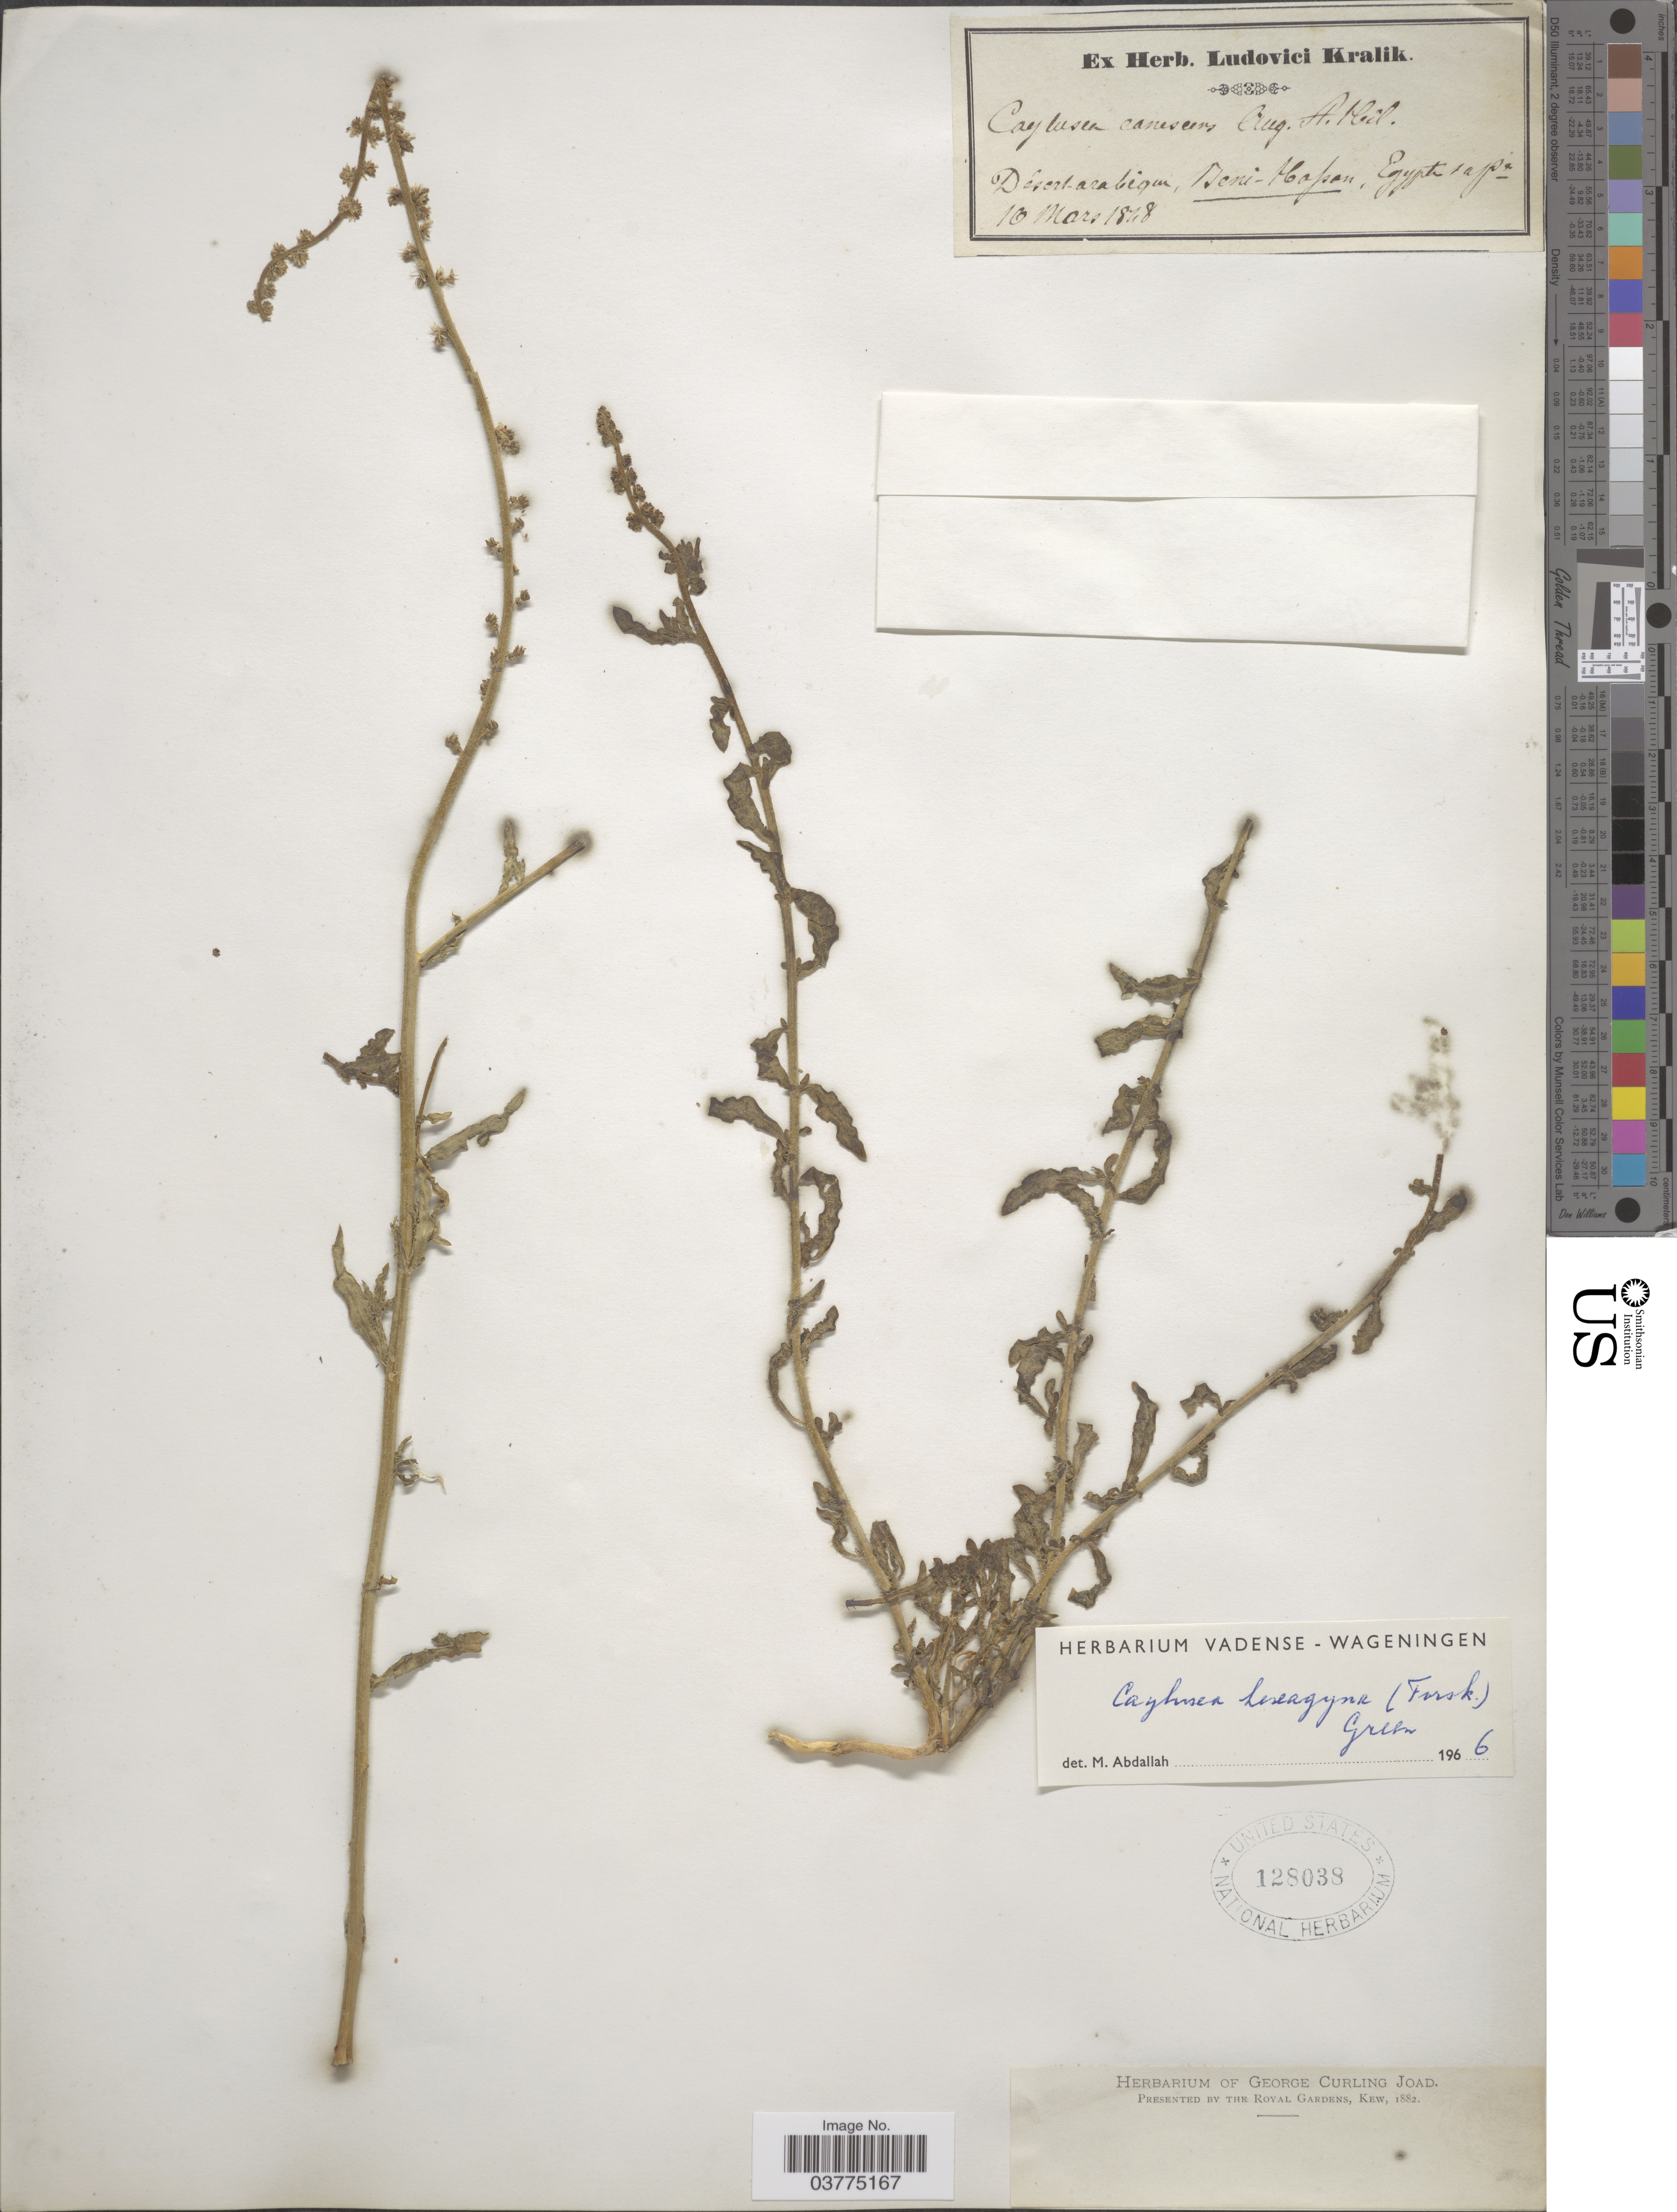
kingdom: Plantae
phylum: Tracheophyta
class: Magnoliopsida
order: Brassicales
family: Resedaceae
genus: Caylusea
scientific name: Caylusea hexagyna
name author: (Forssk.) M.L. Green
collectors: ex herb. L. Kralik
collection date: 1848-03-10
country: Egypt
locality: Desert-arabigen, Beni-Hassen.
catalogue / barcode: US 128038